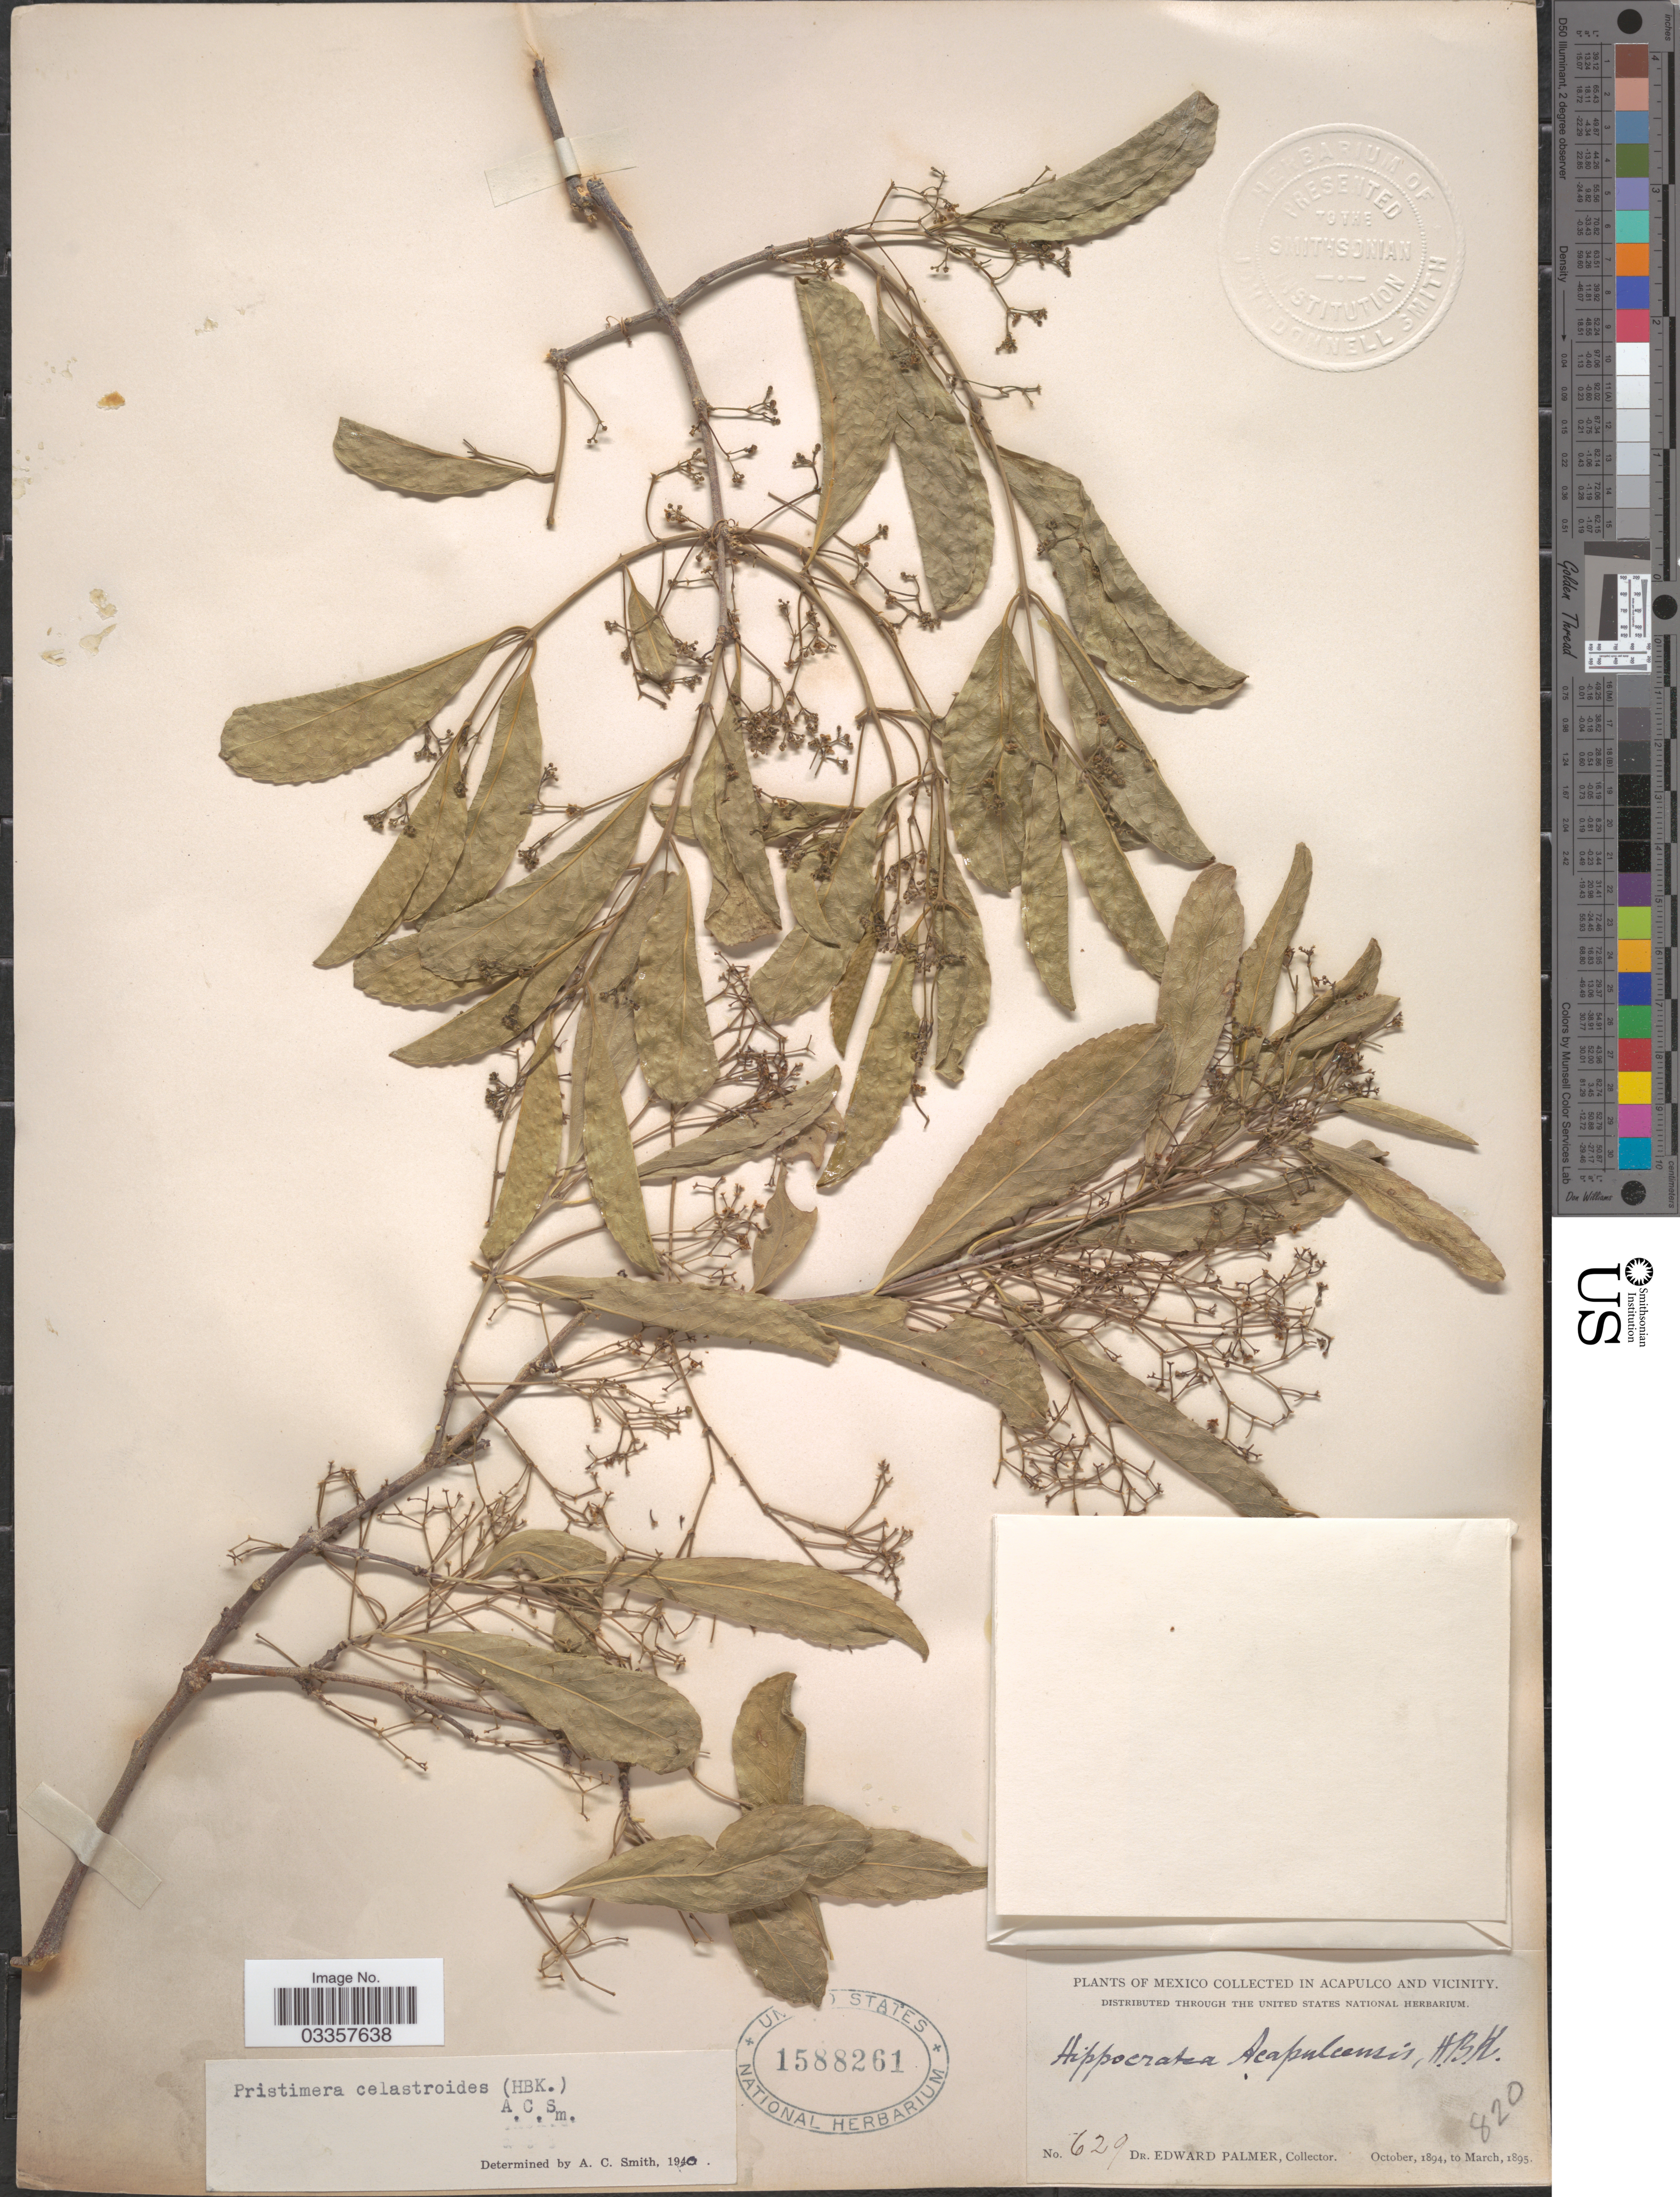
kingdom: Plantae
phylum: Tracheophyta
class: Magnoliopsida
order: Celastrales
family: Celastraceae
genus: Pristimera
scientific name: Pristimera celastroides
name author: (Kunth) A.C. Sm.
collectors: E. Palmer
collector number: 629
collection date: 1894-10/1895-03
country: Mexico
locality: Acapulco and vicinity.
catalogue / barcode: US 1588261